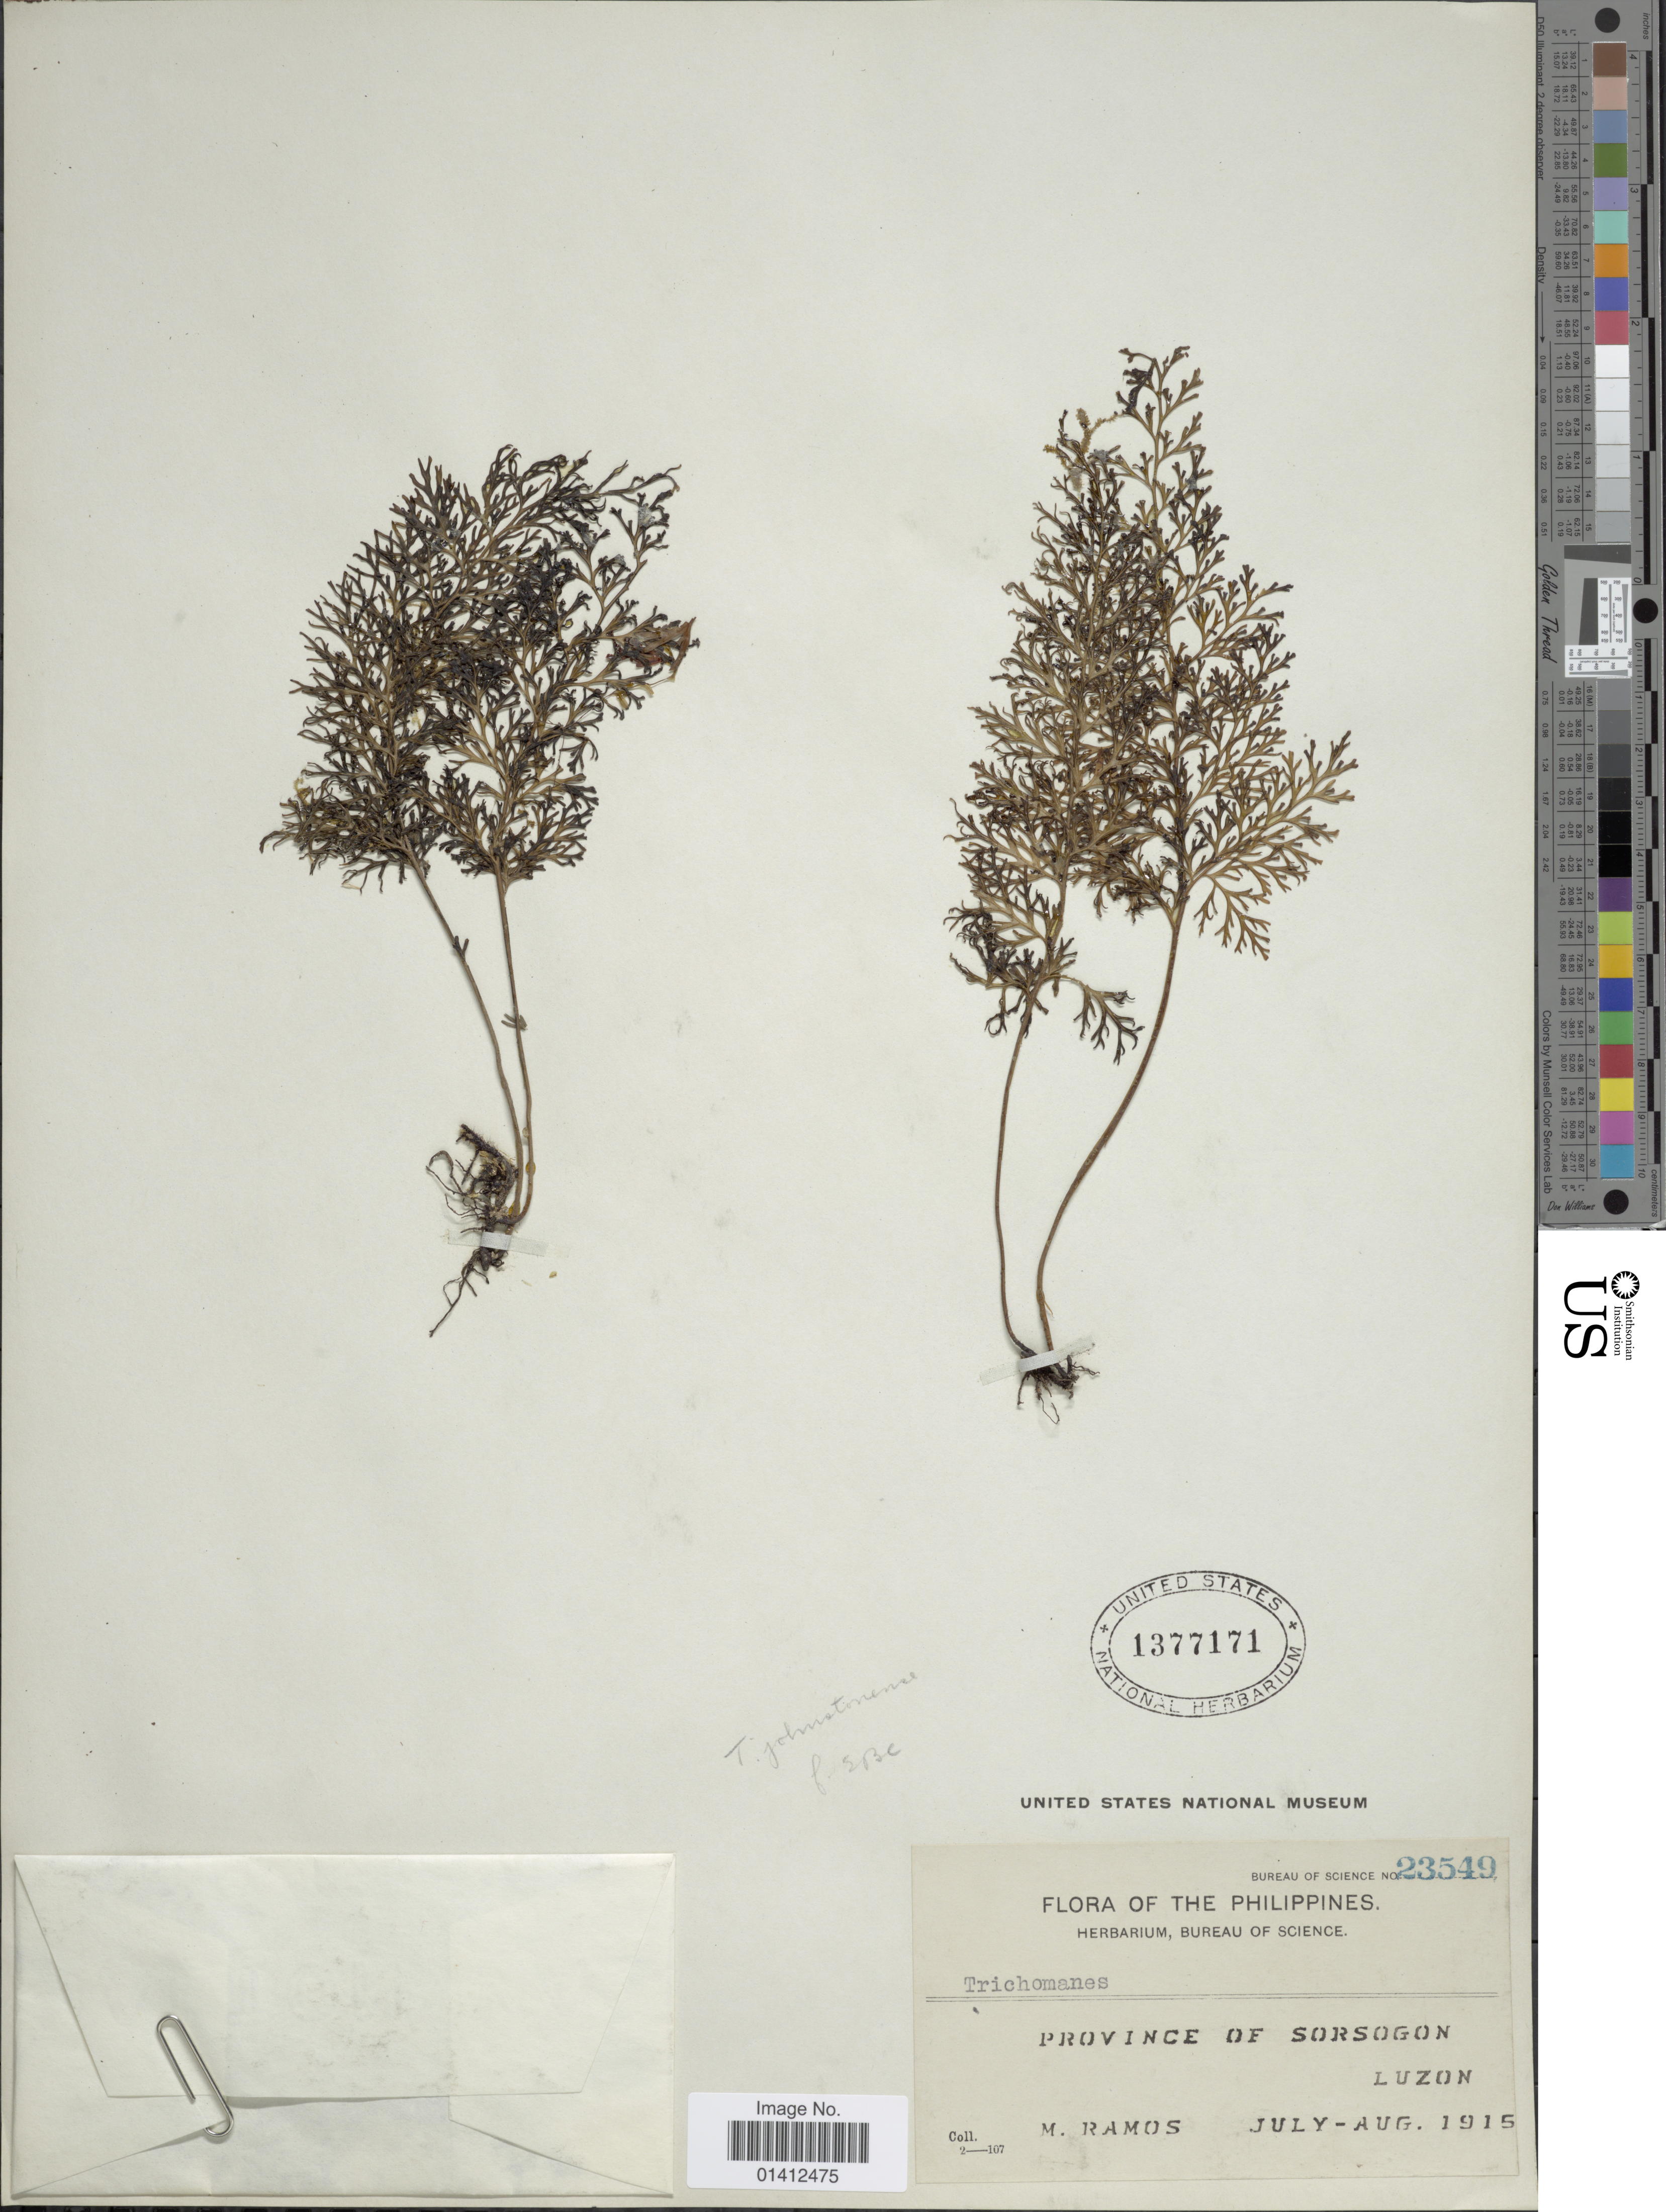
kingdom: Plantae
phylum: Tracheophyta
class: Polypodiopsida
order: Hymenophyllales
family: Hymenophyllaceae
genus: Vandenboschia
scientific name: Vandenboschia johnstonensis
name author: (Bailey) Copel.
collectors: M. Ramos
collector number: Bureau of Science 23549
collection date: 1915-07/1915-08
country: Philippines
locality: Province f Sorsogon, Luzon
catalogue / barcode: US 1377171